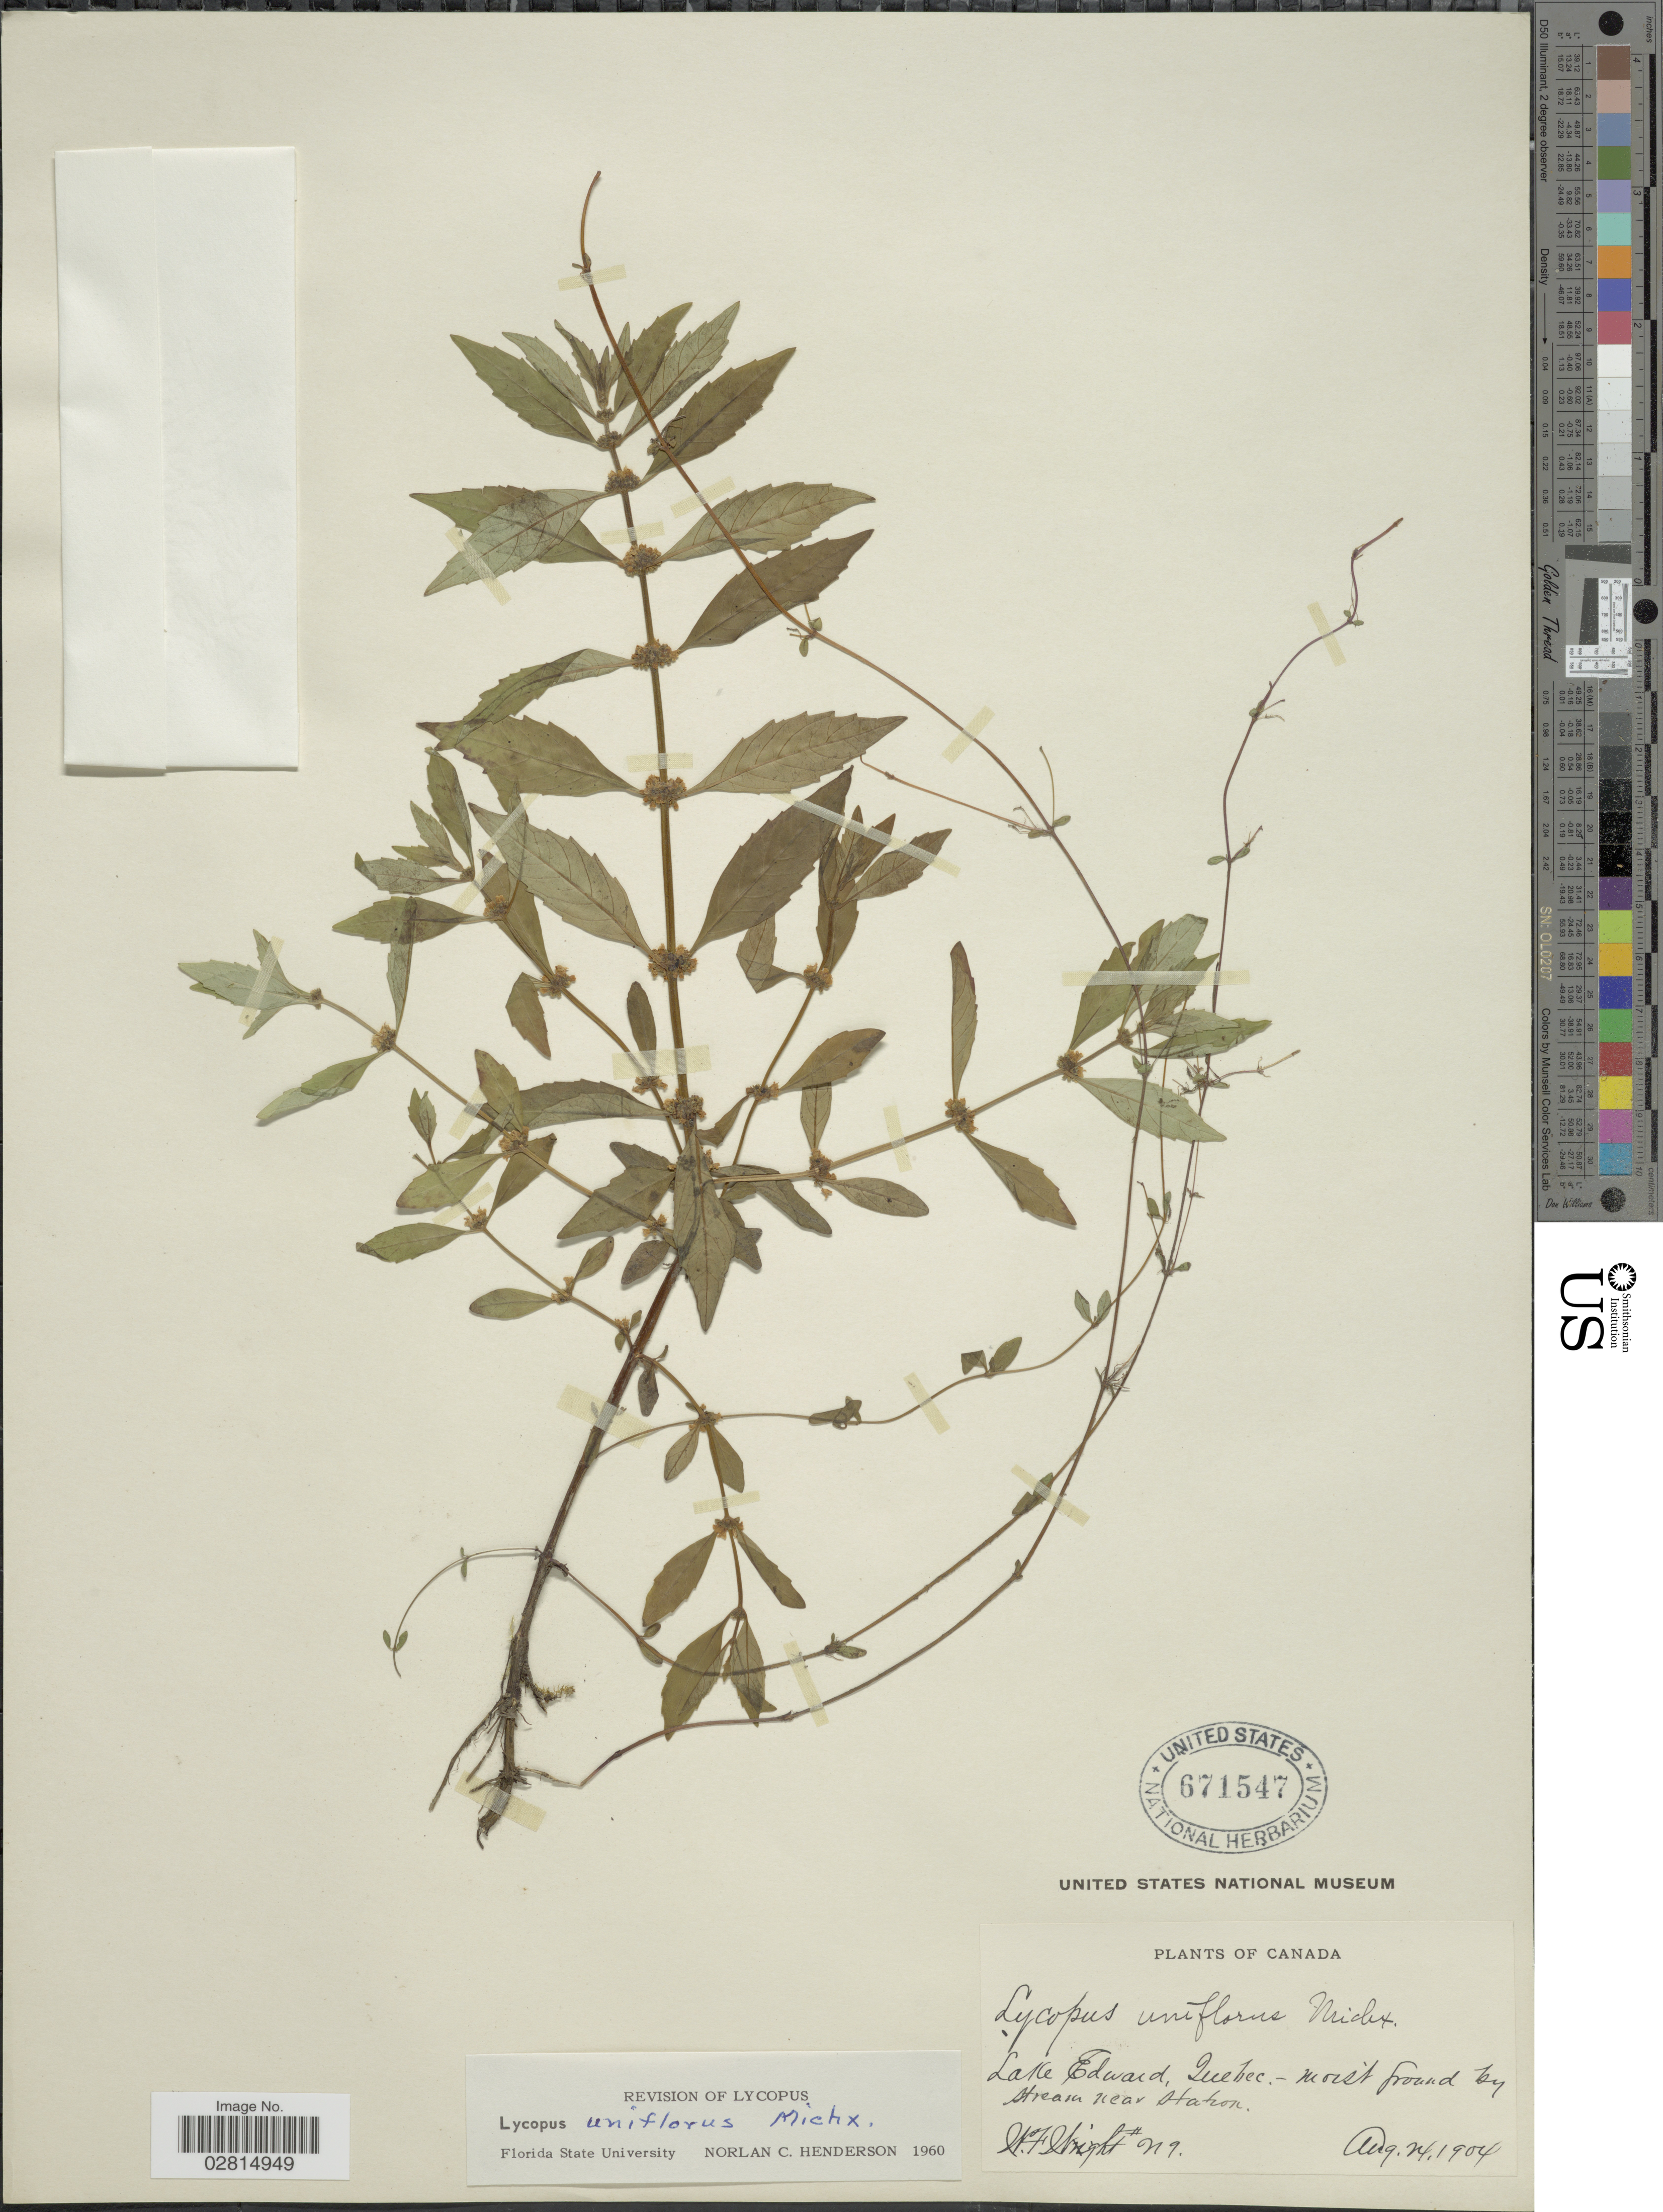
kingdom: Plantae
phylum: Tracheophyta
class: Magnoliopsida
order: Lamiales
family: Lamiaceae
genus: Lycopus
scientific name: Lycopus uniflorus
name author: Michx.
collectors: W. F. Wright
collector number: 49*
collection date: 1904-08-24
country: Canada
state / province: Quebec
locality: Lake Edward, by stream near station.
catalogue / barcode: US 671547